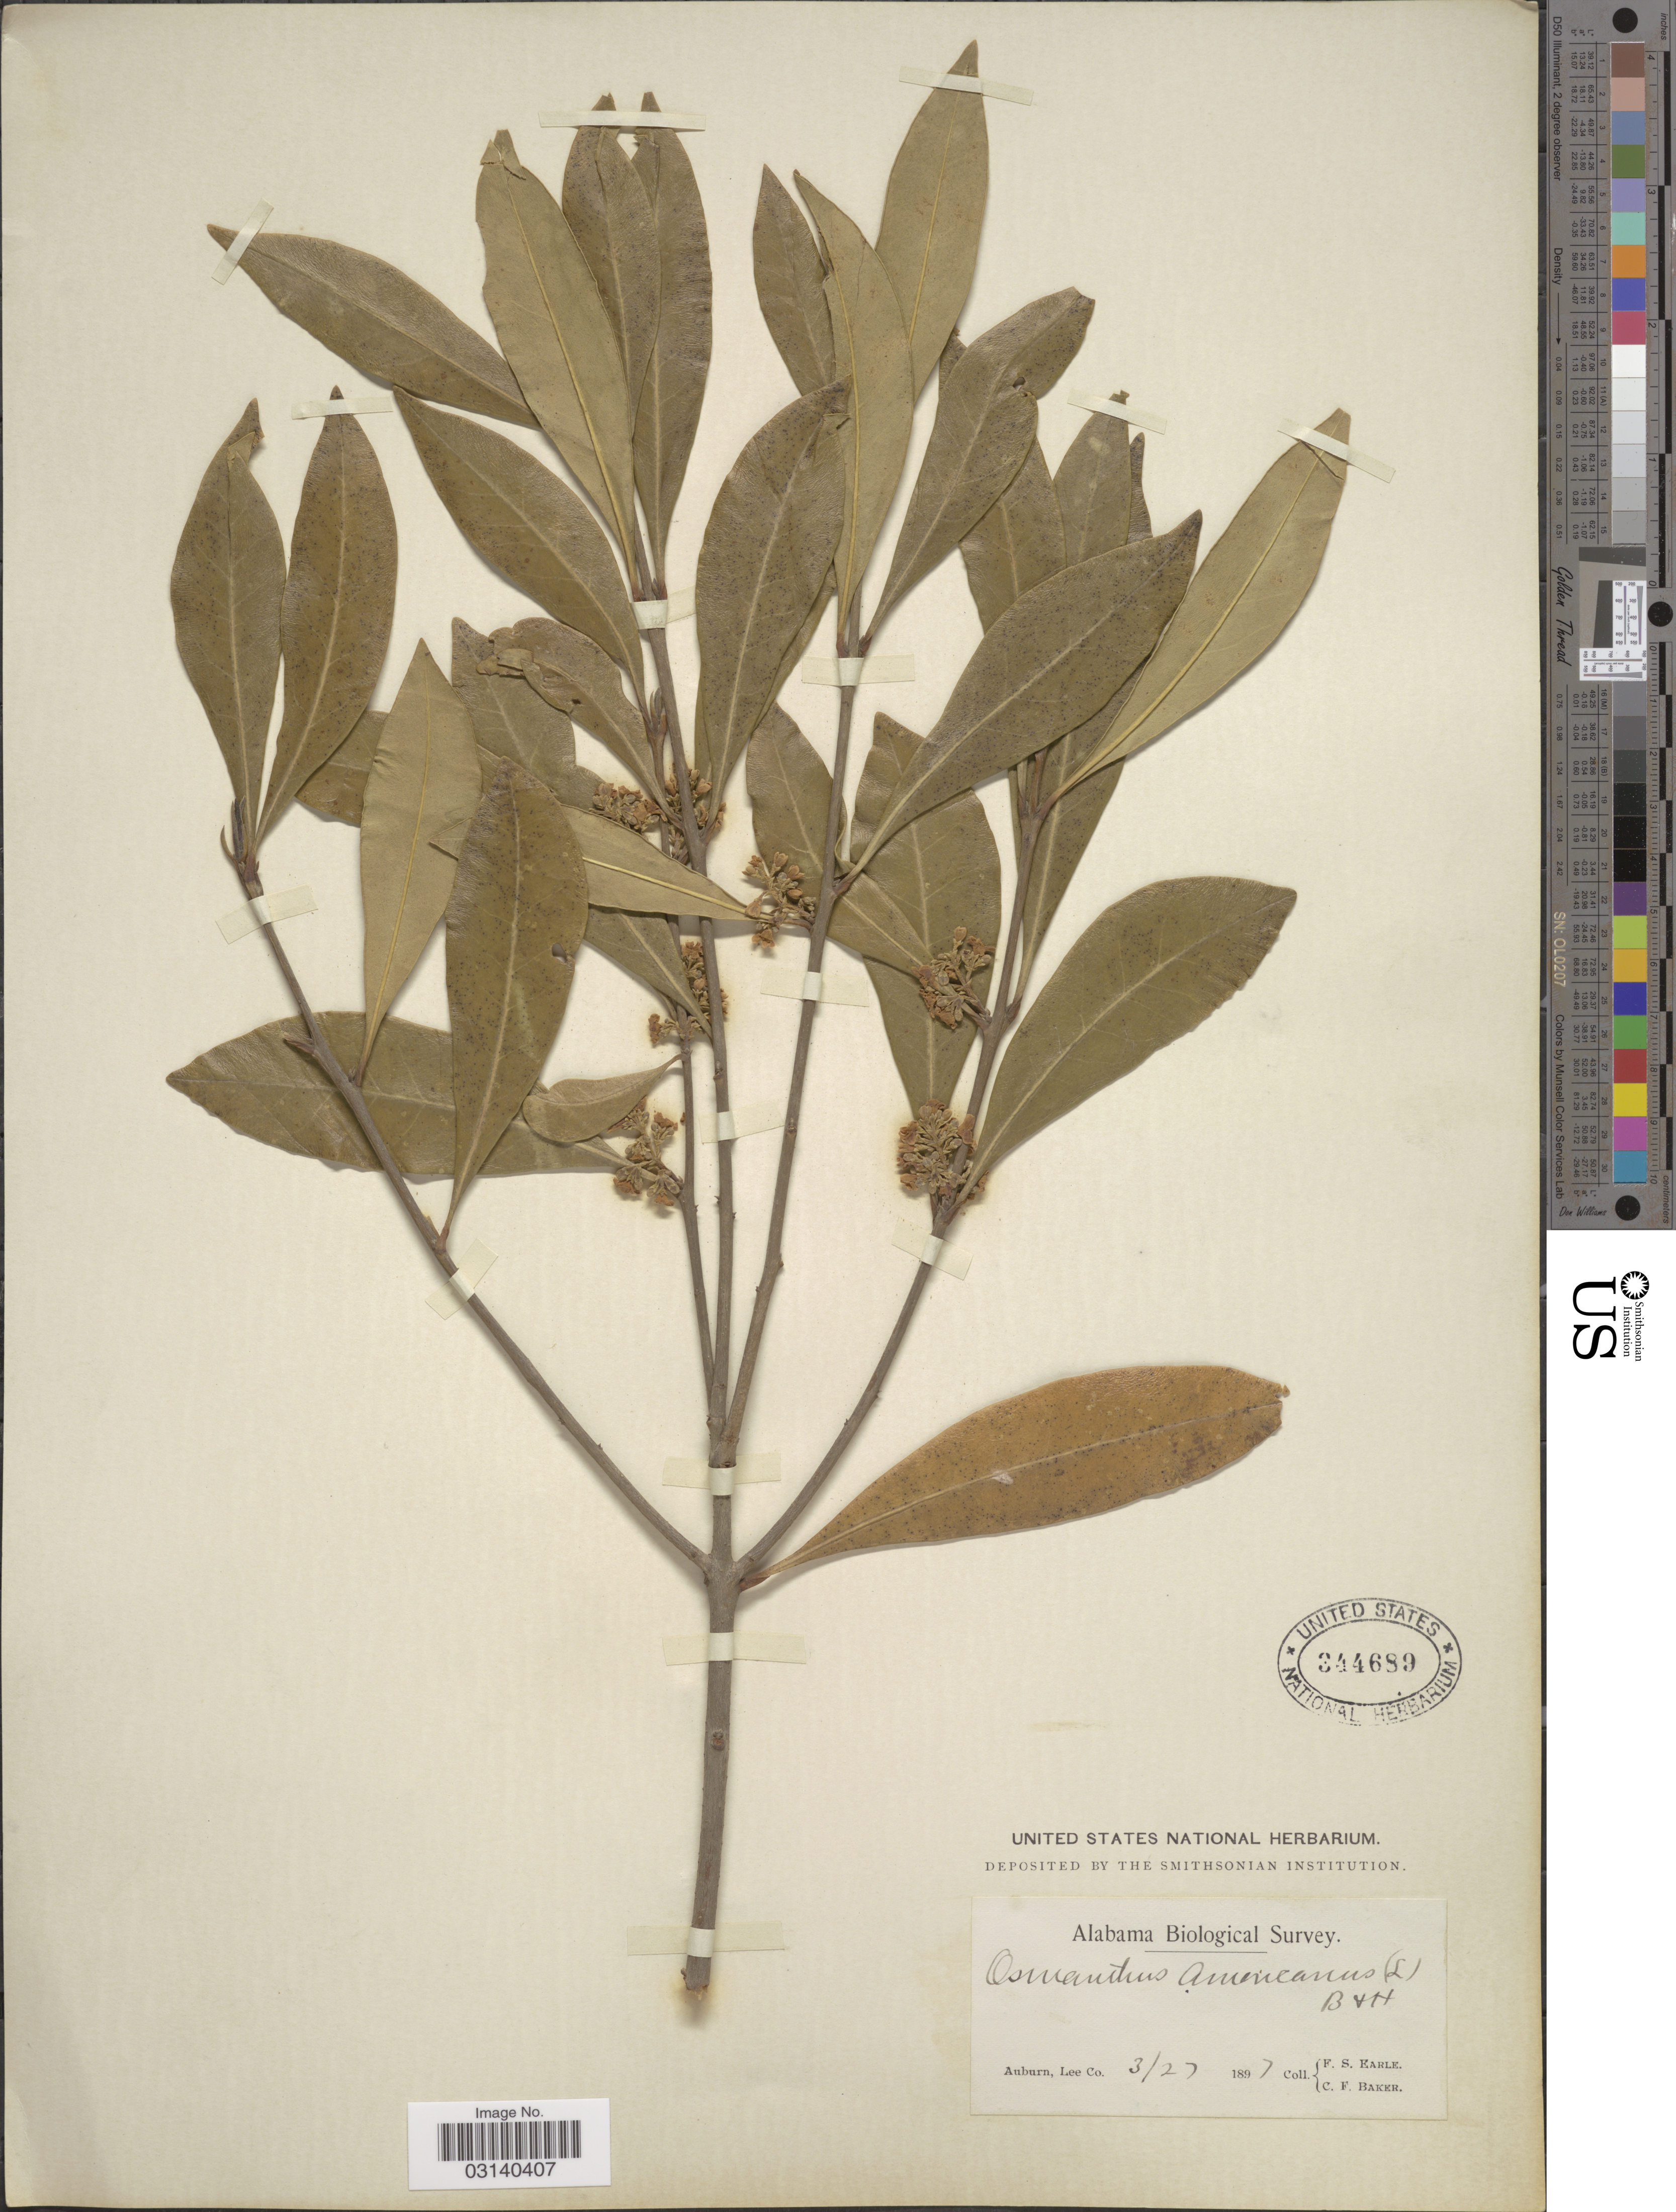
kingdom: Plantae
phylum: Tracheophyta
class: Magnoliopsida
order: Lamiales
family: Oleaceae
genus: Osmanthus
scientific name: Osmanthus americanus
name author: (L.) A. Gray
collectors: F. S. Earle & C. F. Baker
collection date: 1897-03-27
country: United States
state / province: Alabama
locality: Auburn, Lee Co.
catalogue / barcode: US 344689